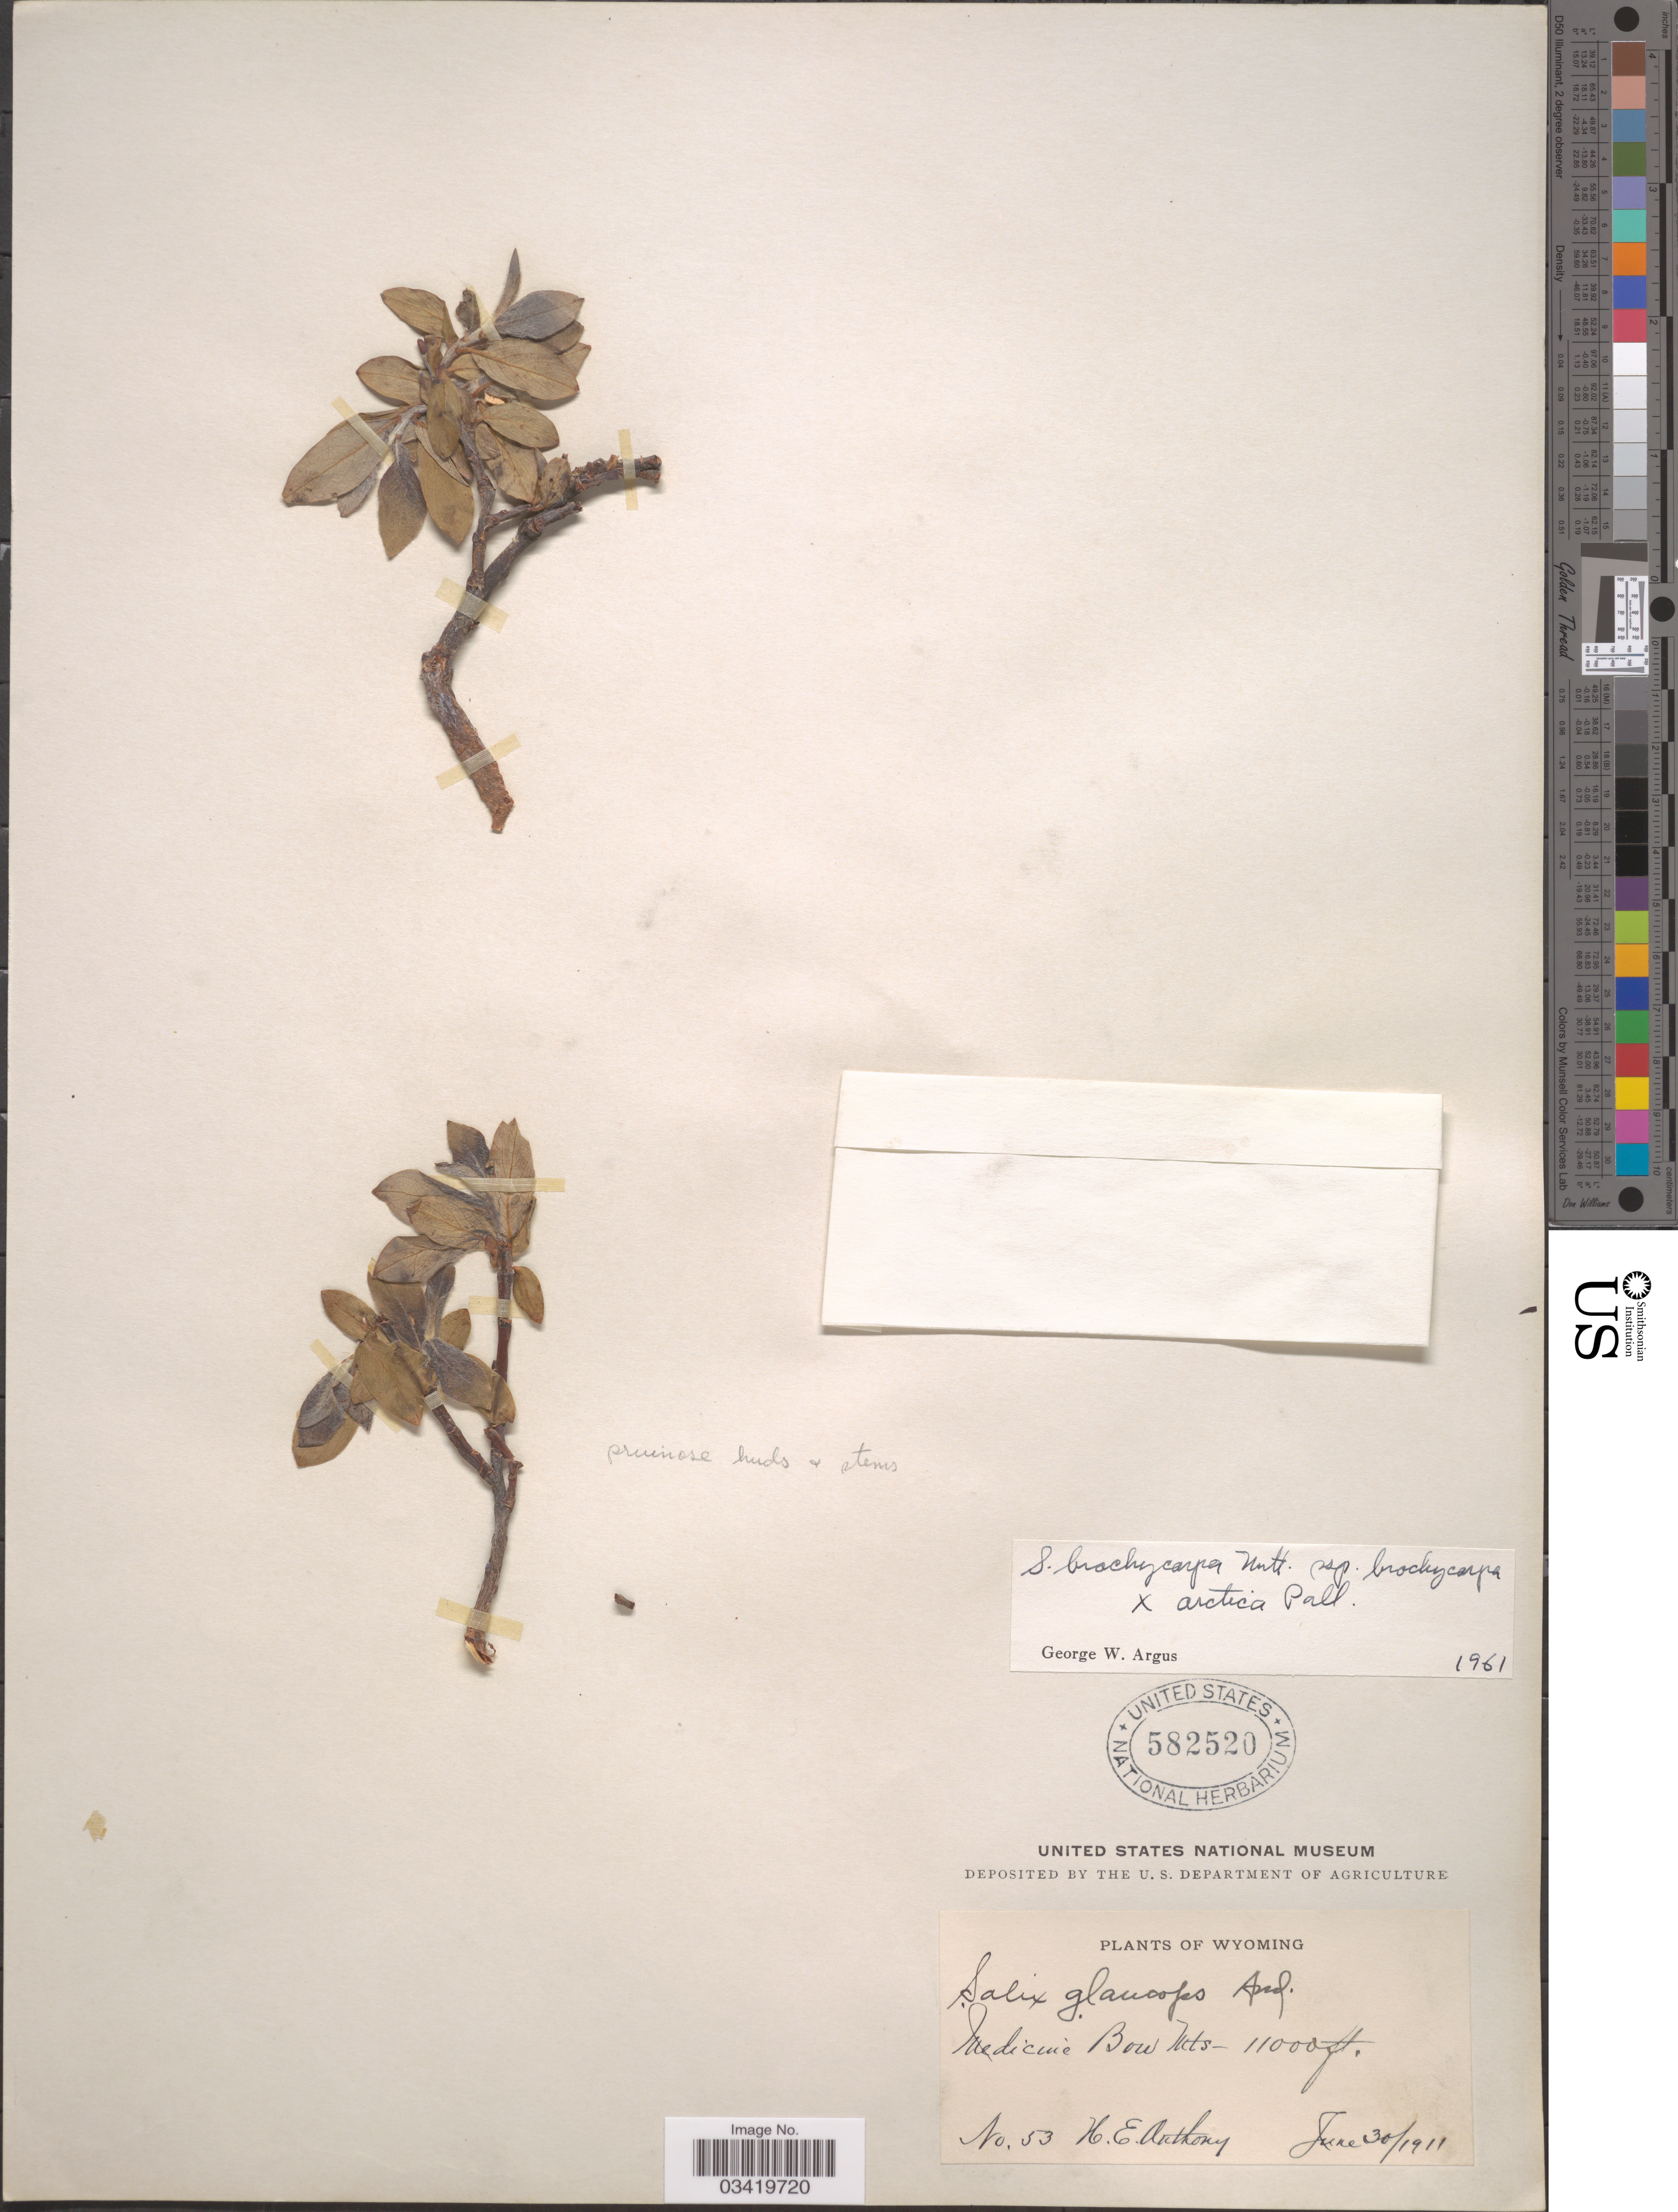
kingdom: Plantae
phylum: Tracheophyta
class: Magnoliopsida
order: Malpighiales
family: Salicaceae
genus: Salix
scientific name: Salix brachycarpa x S. arctica Pall.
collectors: H. E. Anthony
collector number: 53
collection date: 1911-06-30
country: United States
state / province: Wyoming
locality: Medicine Bow Mts.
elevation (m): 3353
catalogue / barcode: US 582520